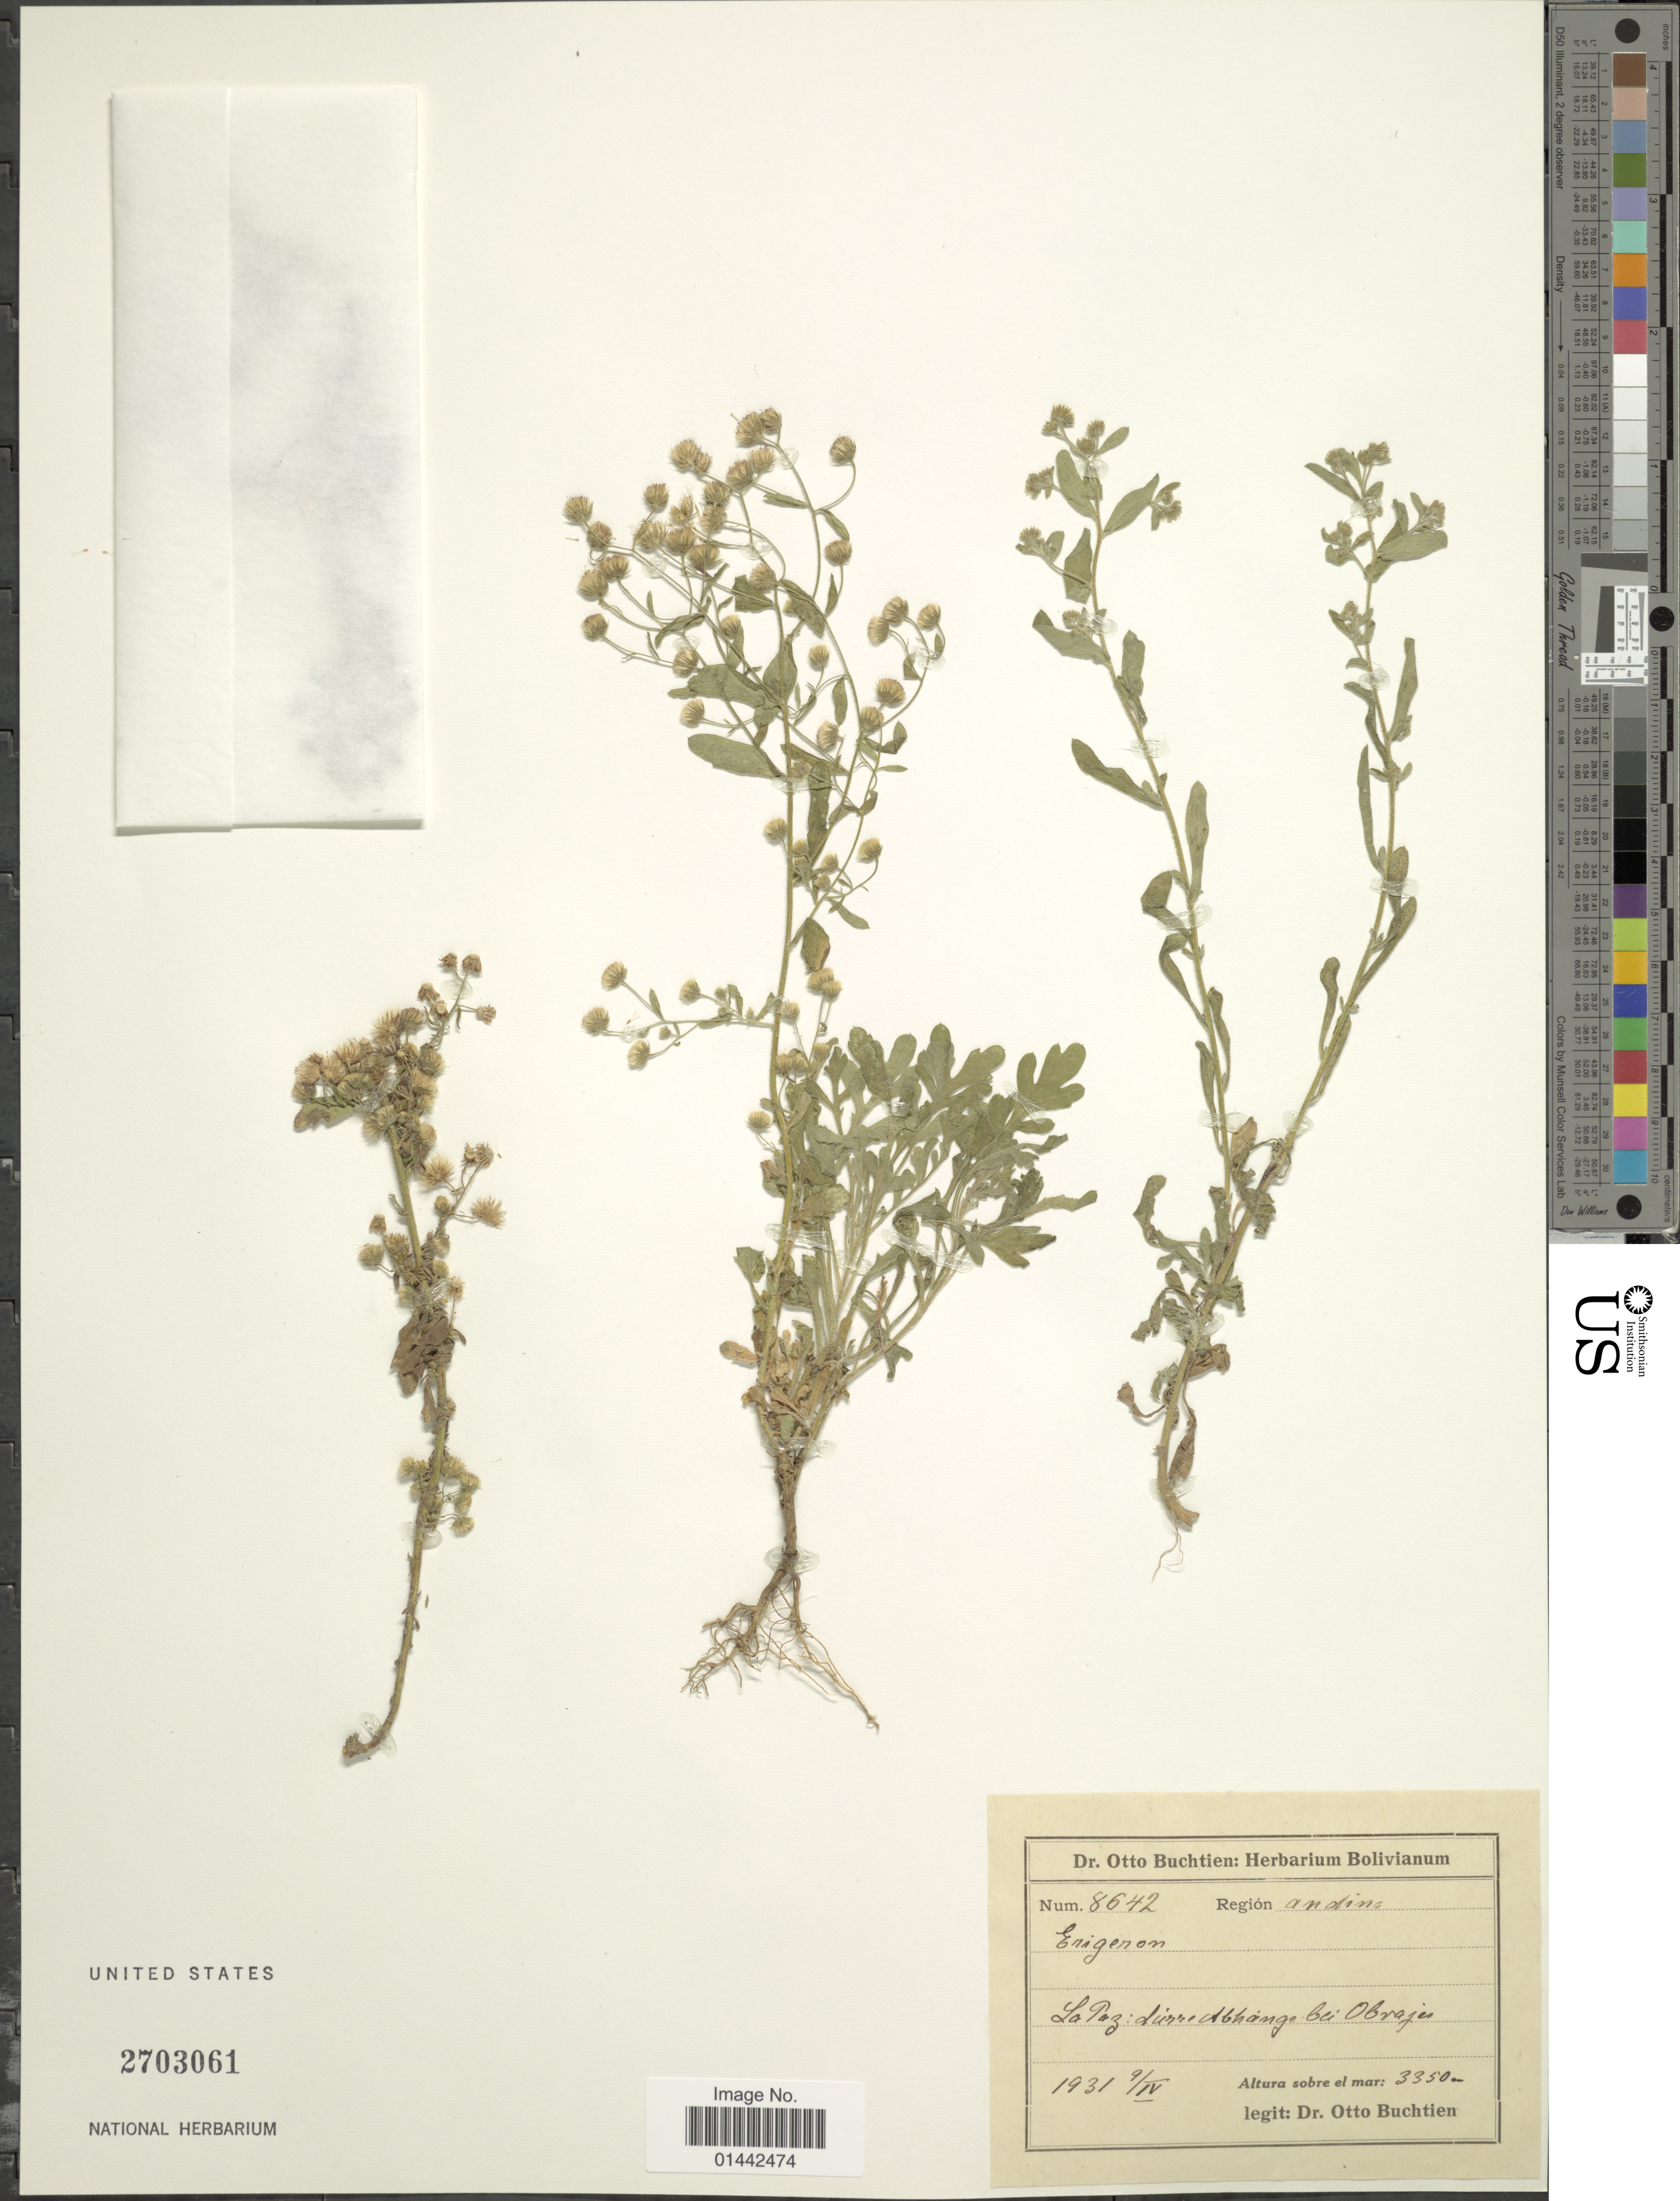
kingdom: Plantae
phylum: Tracheophyta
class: Magnoliopsida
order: Asterales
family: Asteraceae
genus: Erigeron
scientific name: Erigeron sp.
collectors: O. Buchtien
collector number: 8642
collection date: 1931-04-09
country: Bolivia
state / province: La Paz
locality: Durre Abhange bei Obrajes, region andine.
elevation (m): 3350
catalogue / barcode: US 2703061